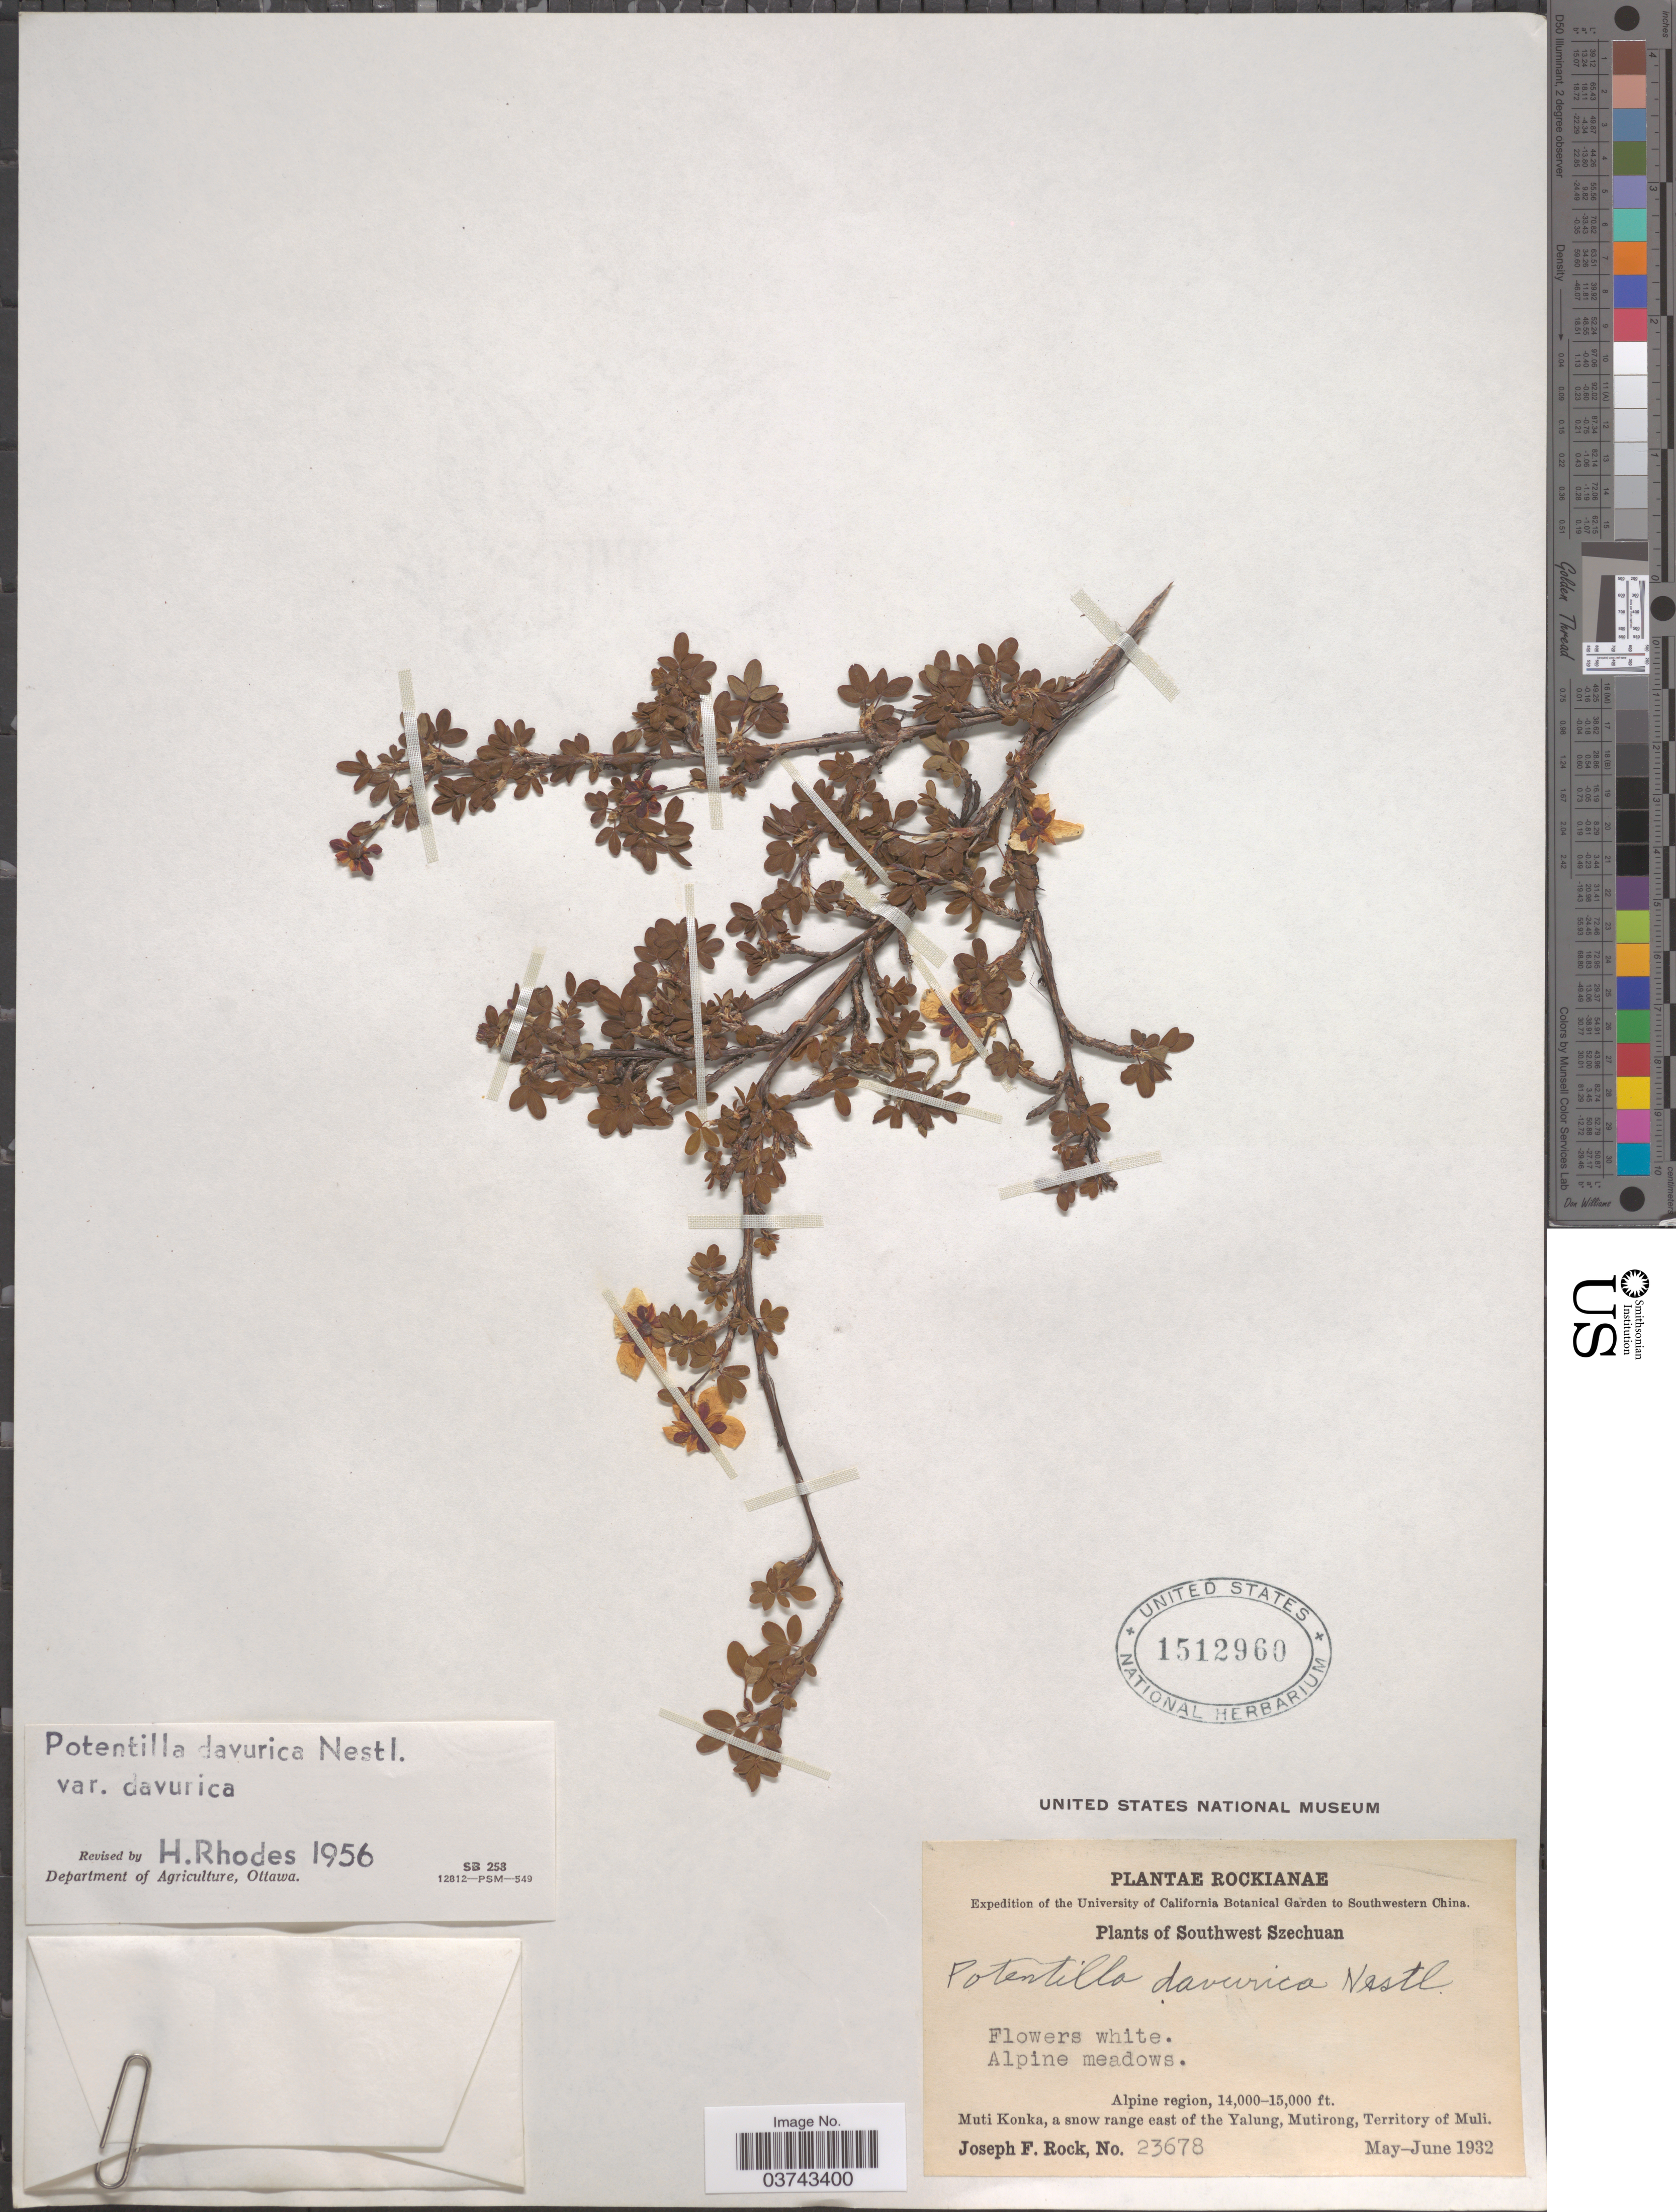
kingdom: Plantae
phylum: Tracheophyta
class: Magnoliopsida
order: Rosales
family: Rosaceae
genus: Dasiphora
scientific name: Dasiphora glabrata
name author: (Willd. ex Schltdl.) Soják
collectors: J. F. Rock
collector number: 23678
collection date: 1932-05/1932-06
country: China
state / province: Sichuan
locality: Southwestern China. Southwest Szechuan. Muti Konka, a snow range east of the Yalung, Mutirong, Territory of Muli.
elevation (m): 4267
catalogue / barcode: US 1512960